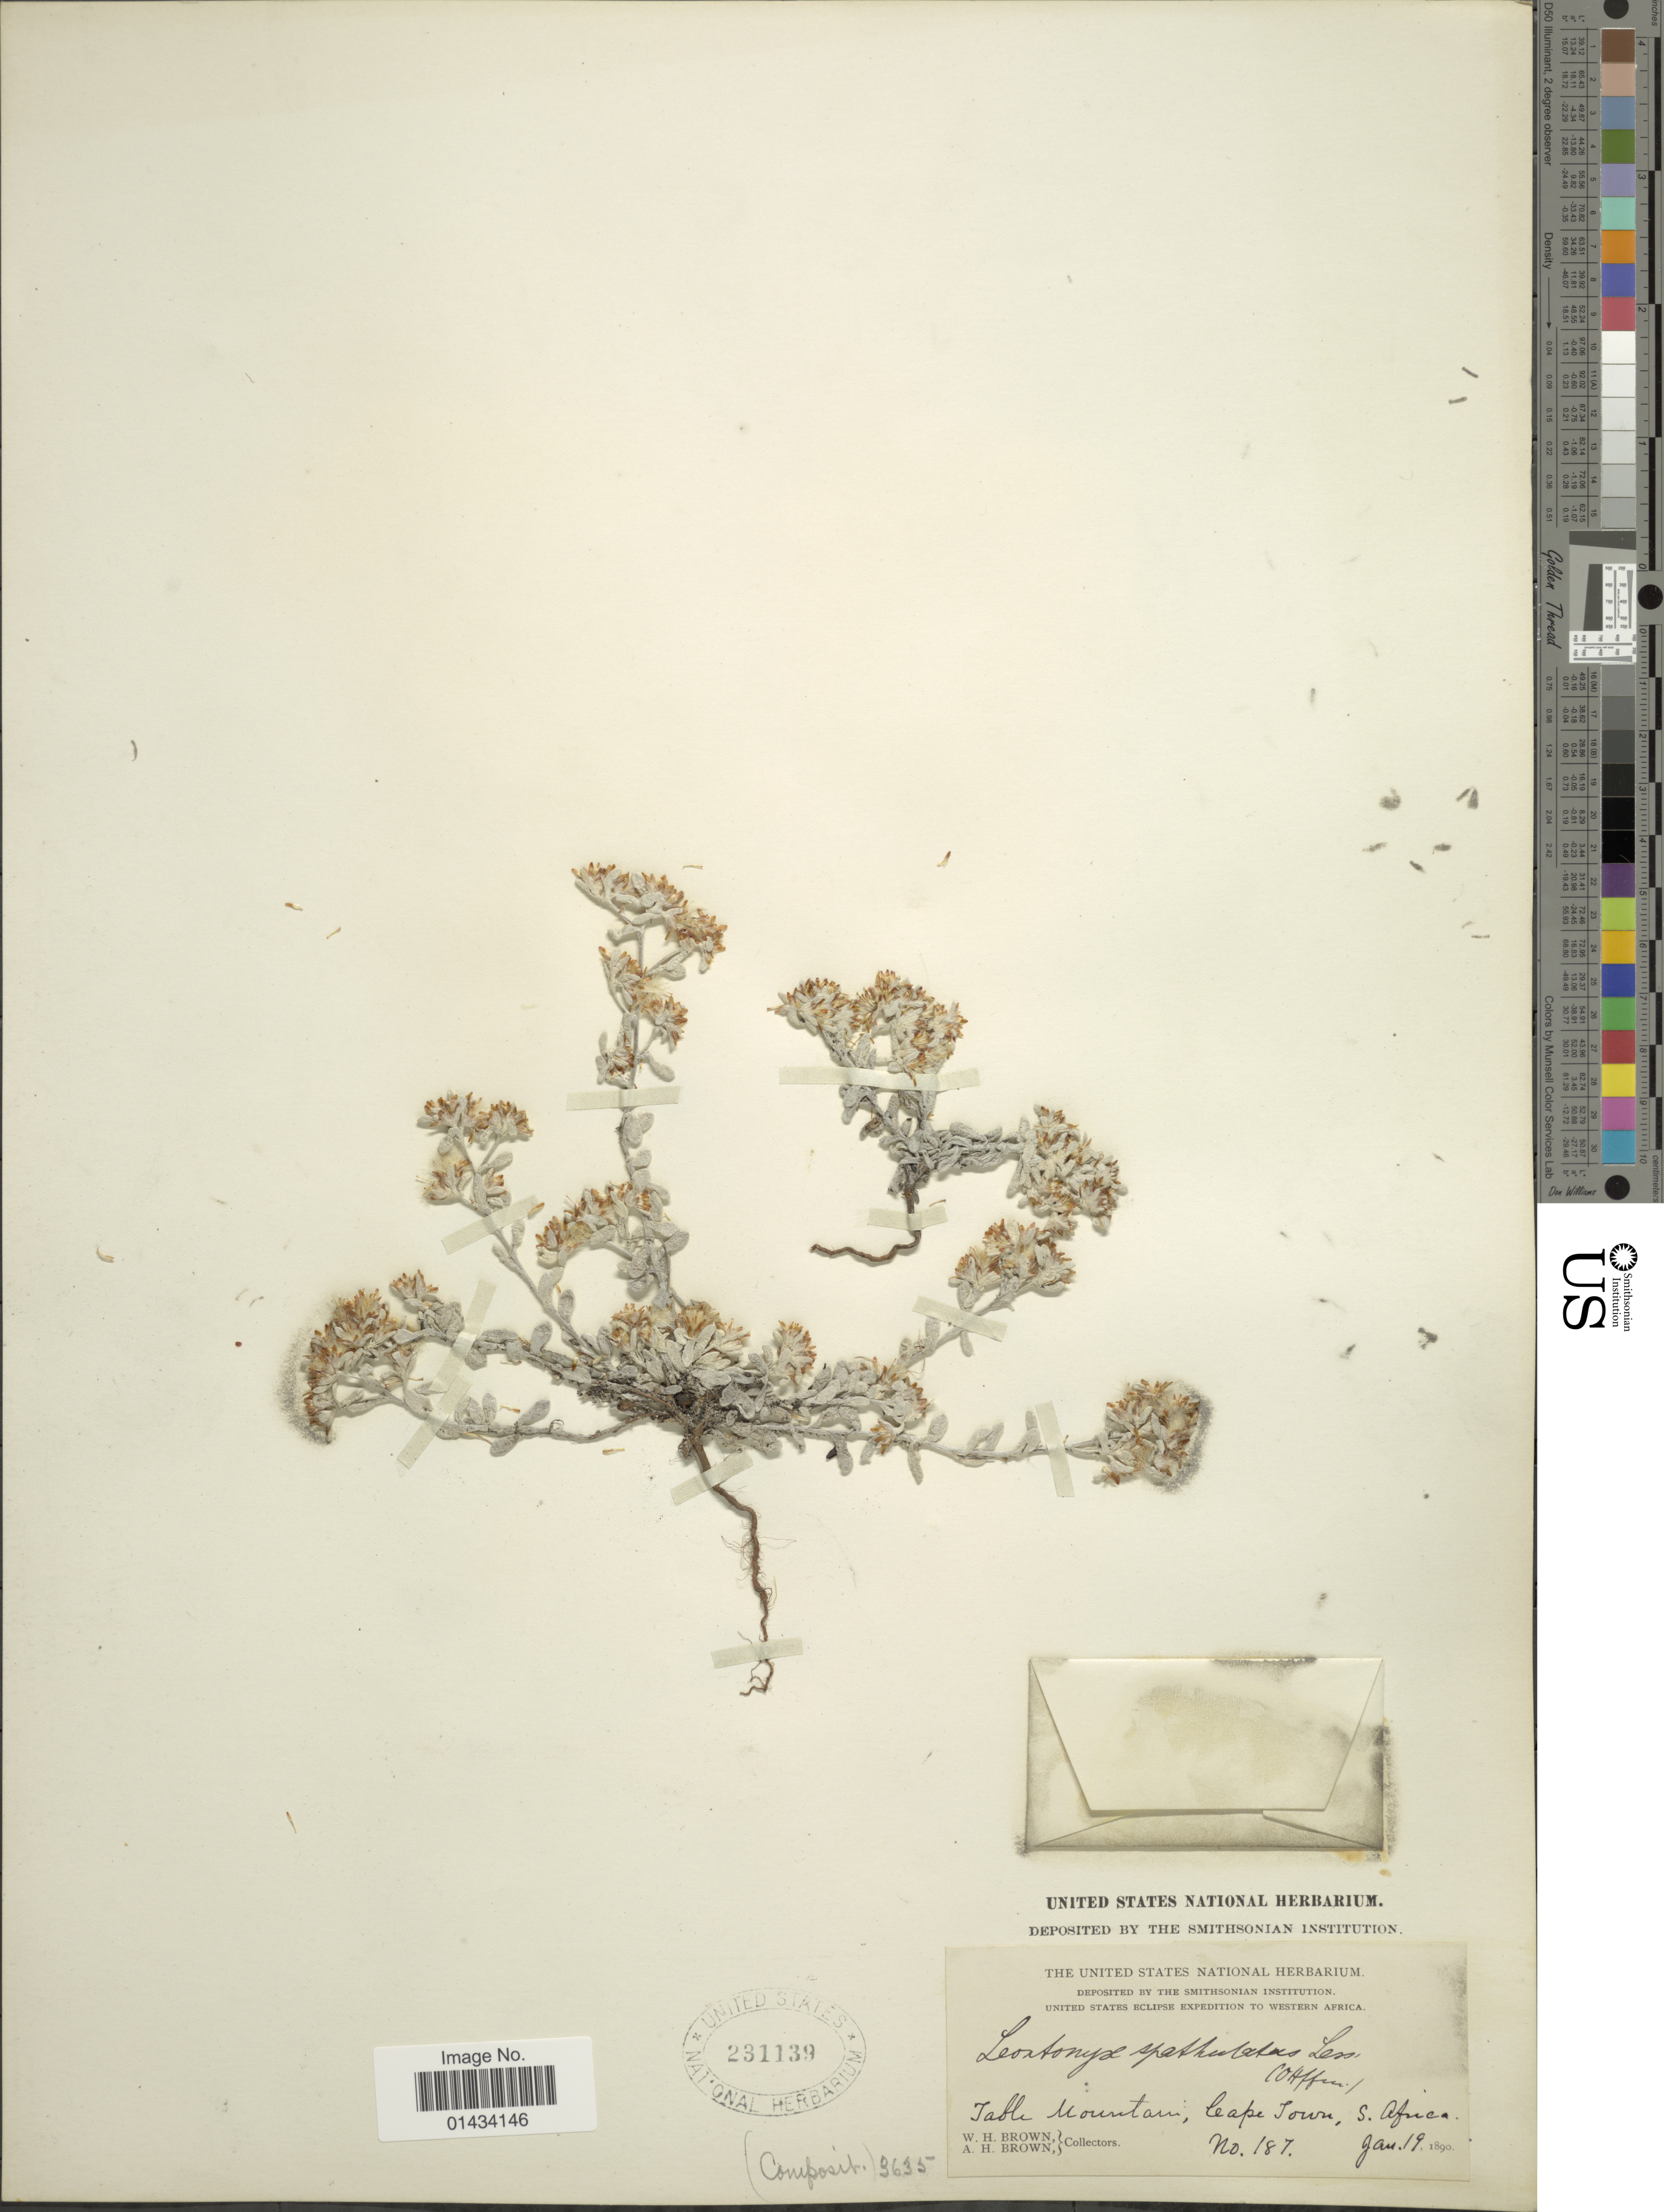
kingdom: Plantae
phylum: Tracheophyta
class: Magnoliopsida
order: Asterales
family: Asteraceae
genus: Leontonyx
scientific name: Leontonyx spathulatus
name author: Less. ex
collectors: W. H. Brown & A. H. Brown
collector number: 187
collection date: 1890-01-19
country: South Africa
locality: Table Mountain, Cape Town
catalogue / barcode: US 231139